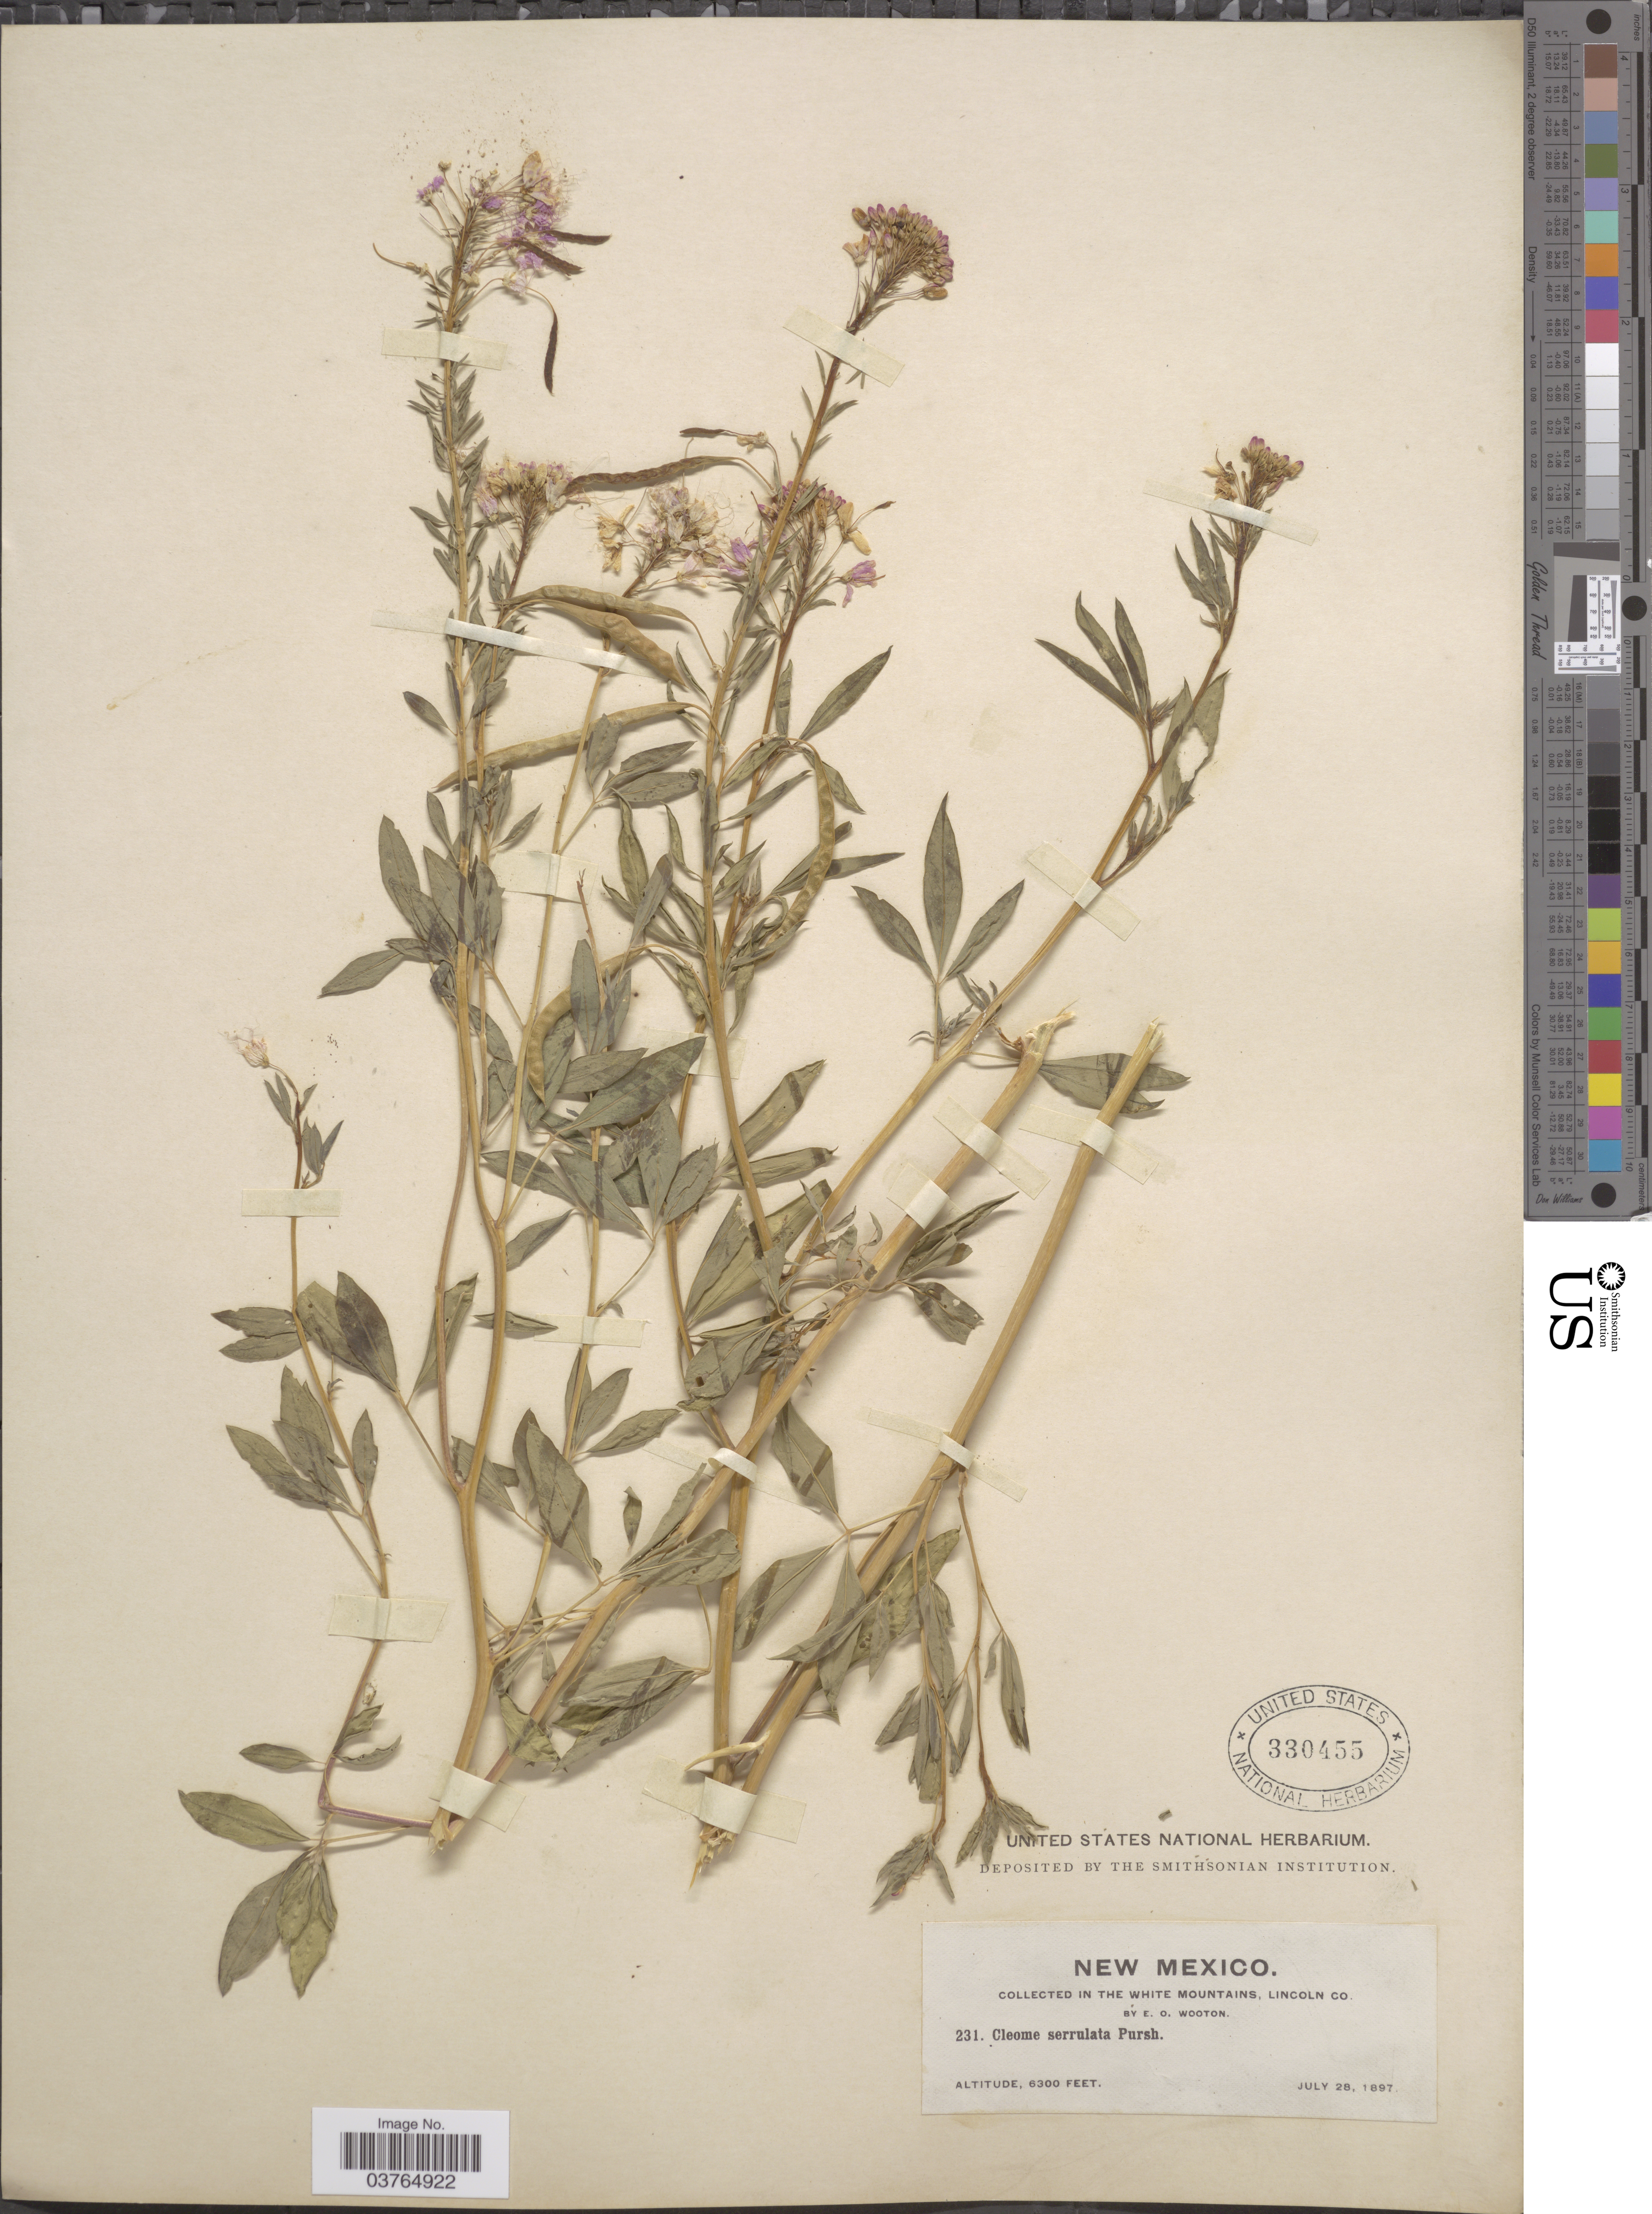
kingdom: Plantae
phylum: Tracheophyta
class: Magnoliopsida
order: Brassicales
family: Cleomaceae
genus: Cleomella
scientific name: Cleomella serrulata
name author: (Pursh) Roalson & J.C. Hall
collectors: E. O. Wooton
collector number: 231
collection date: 1897-07-28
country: United States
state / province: New Mexico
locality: In the White Mountains, Lincoln County.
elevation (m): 1920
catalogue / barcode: US 330455